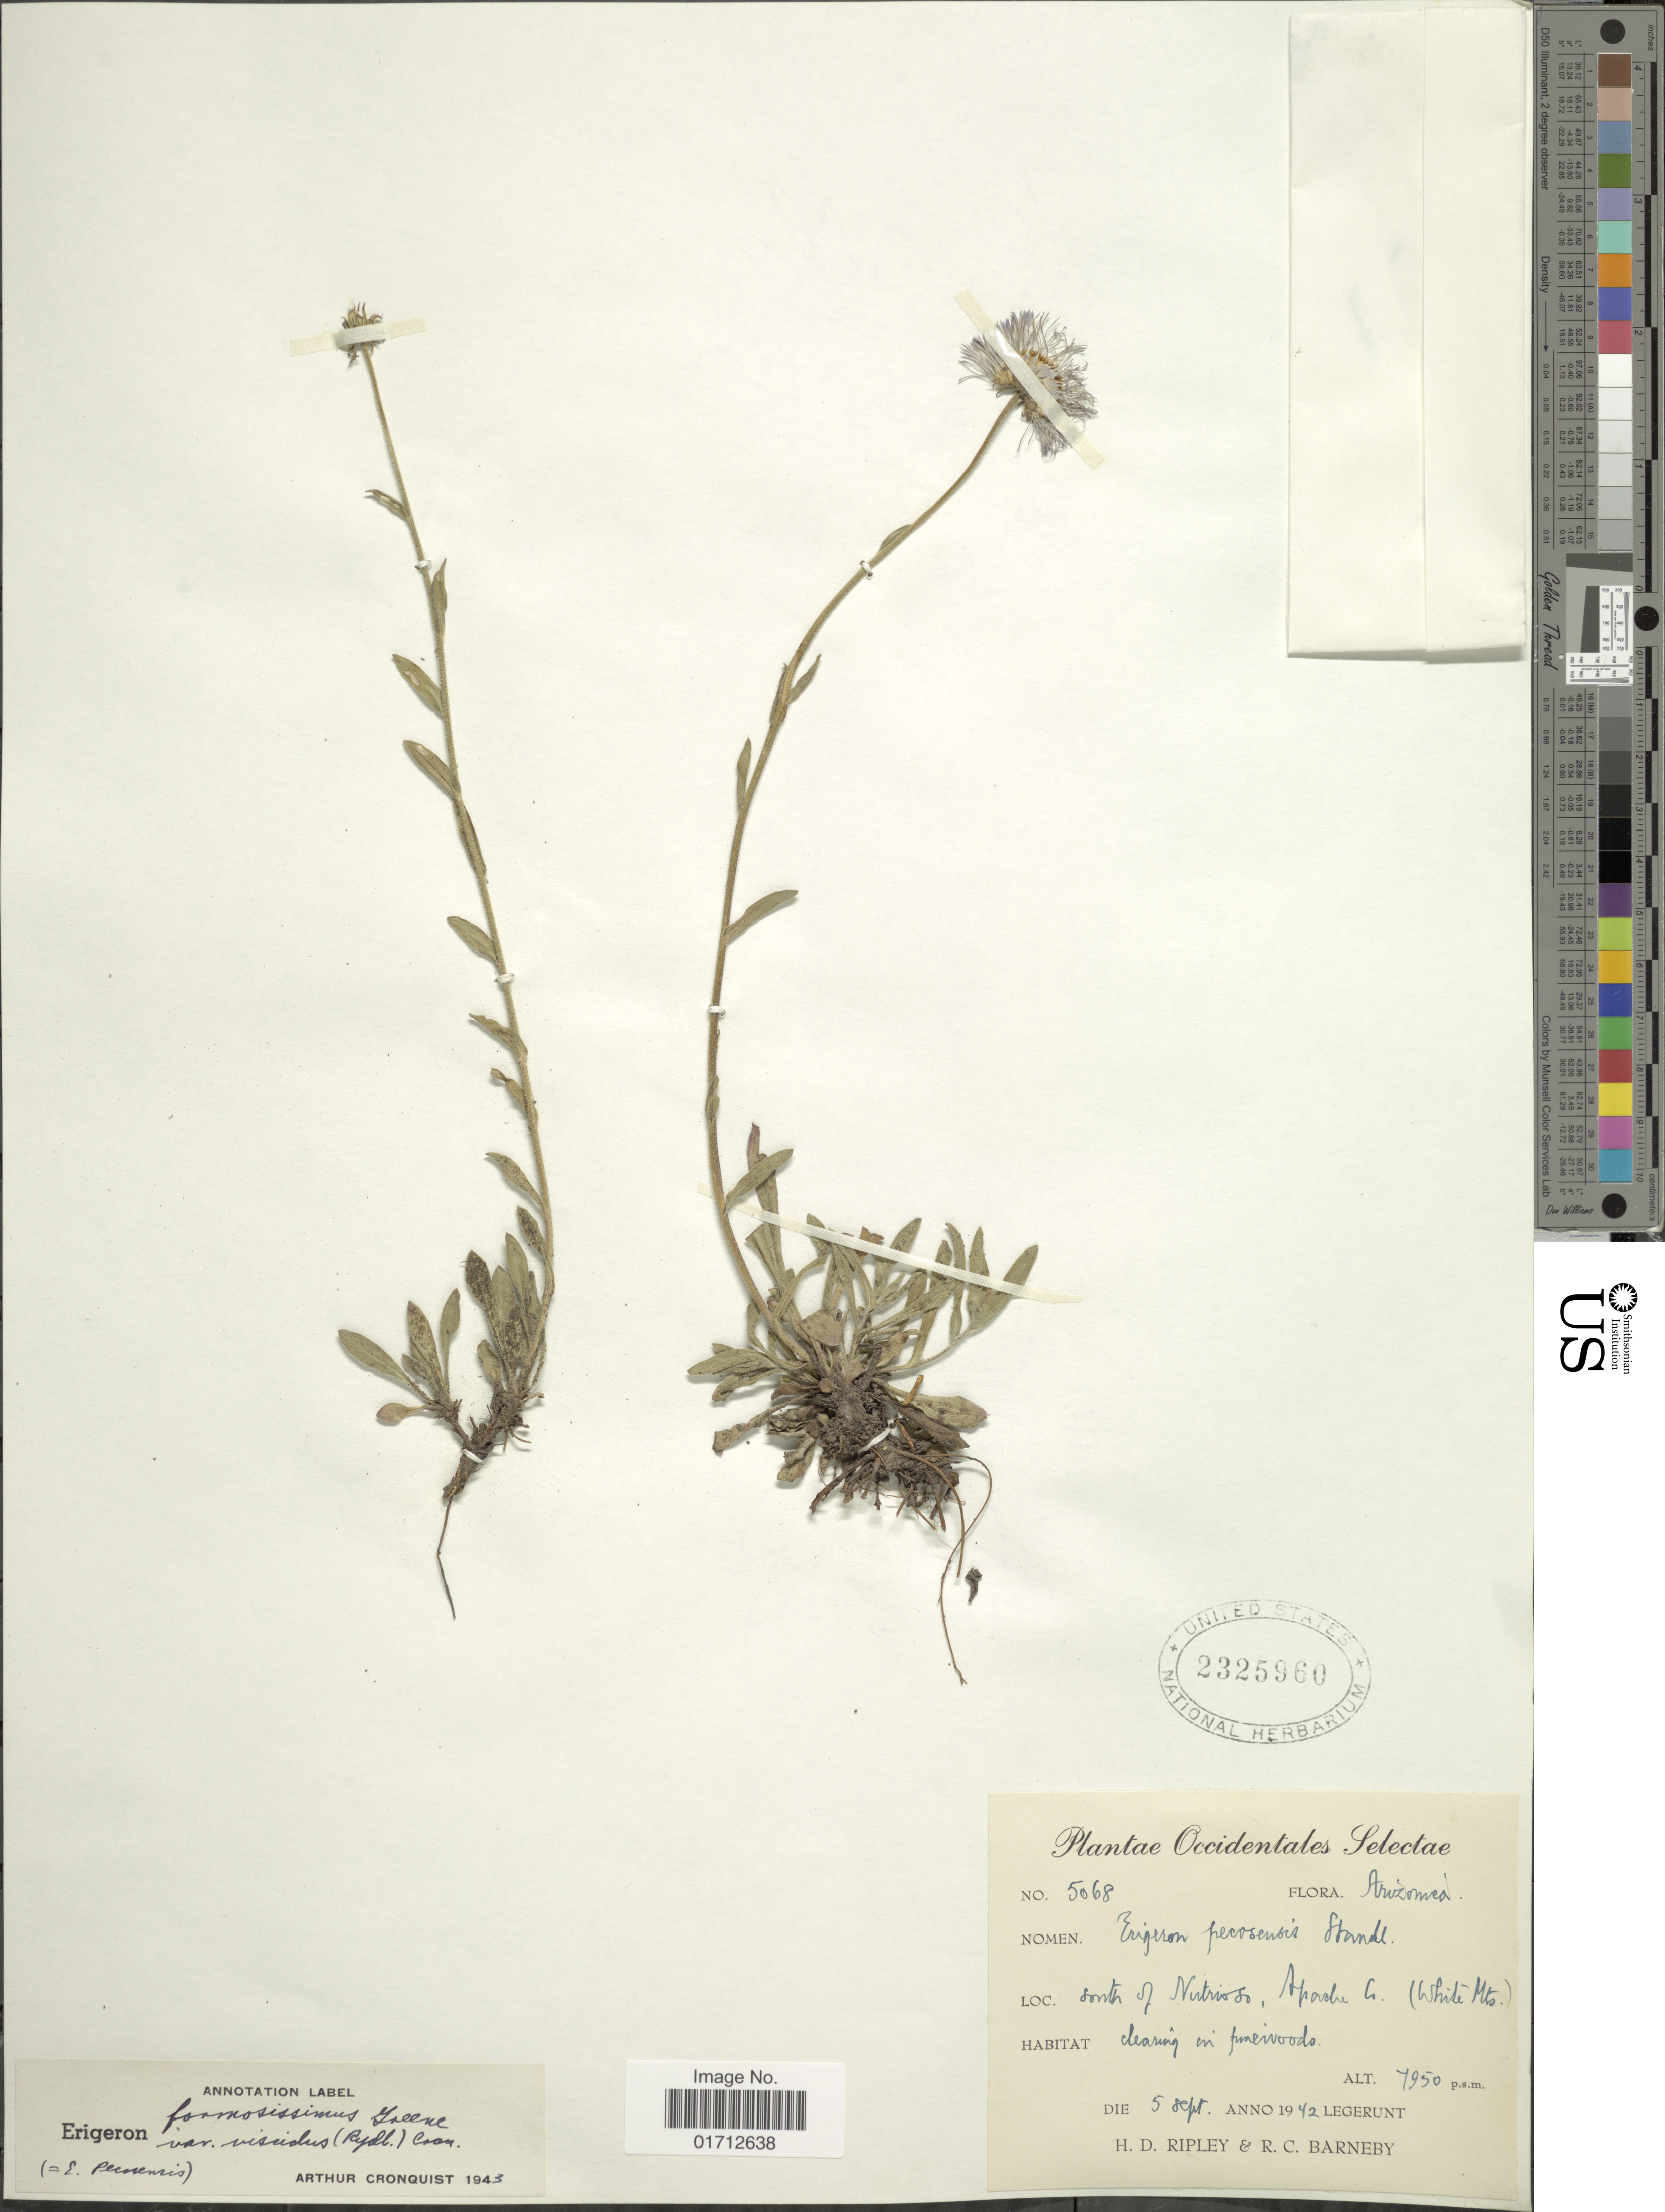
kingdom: Plantae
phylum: Tracheophyta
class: Magnoliopsida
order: Asterales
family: Asteraceae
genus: Erigeron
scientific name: Erigeron formosissimus var. viscidus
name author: (Rydb.) Cronq.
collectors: H. Ripley & R. C. Barneby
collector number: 5068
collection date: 1942-09-05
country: United States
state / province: Arizona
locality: South of Nutrioso, Apadre Co (White Mts).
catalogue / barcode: US 2325960